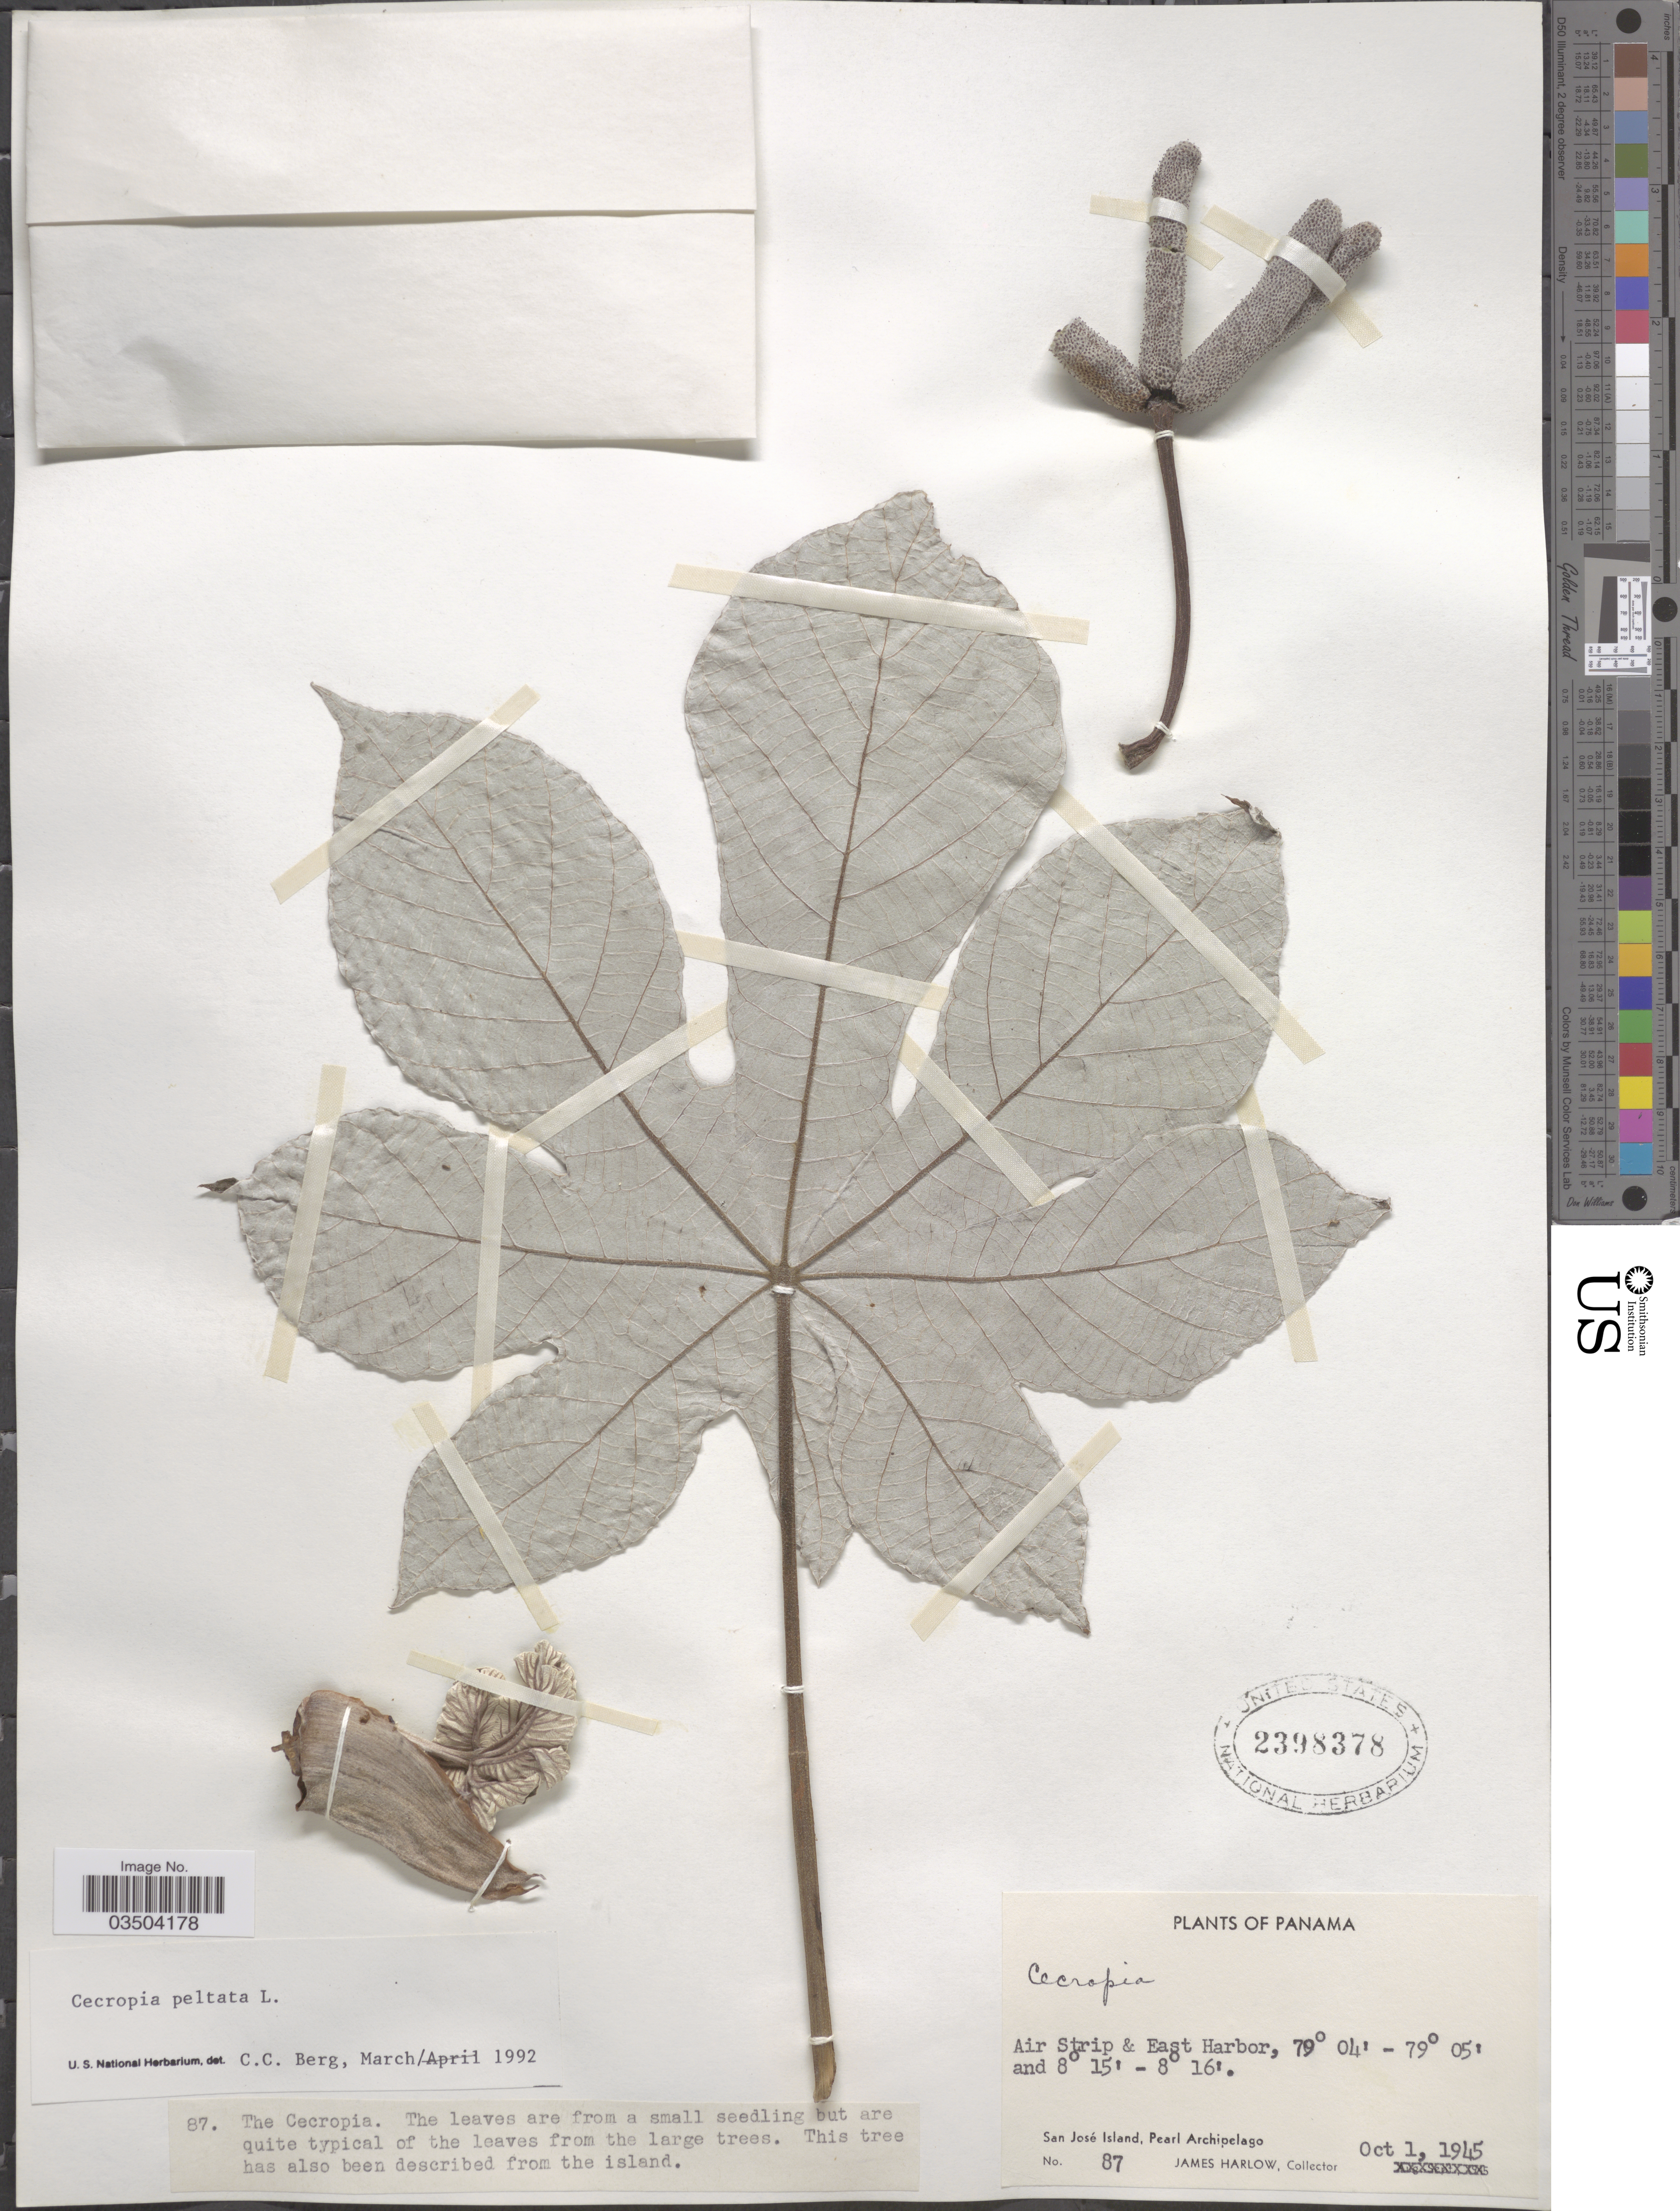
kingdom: Plantae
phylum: Tracheophyta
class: Magnoliopsida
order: Rosales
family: Urticaceae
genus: Cecropia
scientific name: Cecropia peltata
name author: L.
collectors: J. Harlow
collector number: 87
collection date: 1945-10-01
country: Panama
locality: Air Strip & East Harbor. San José Island, Pearl Archipelago.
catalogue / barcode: US 2398378